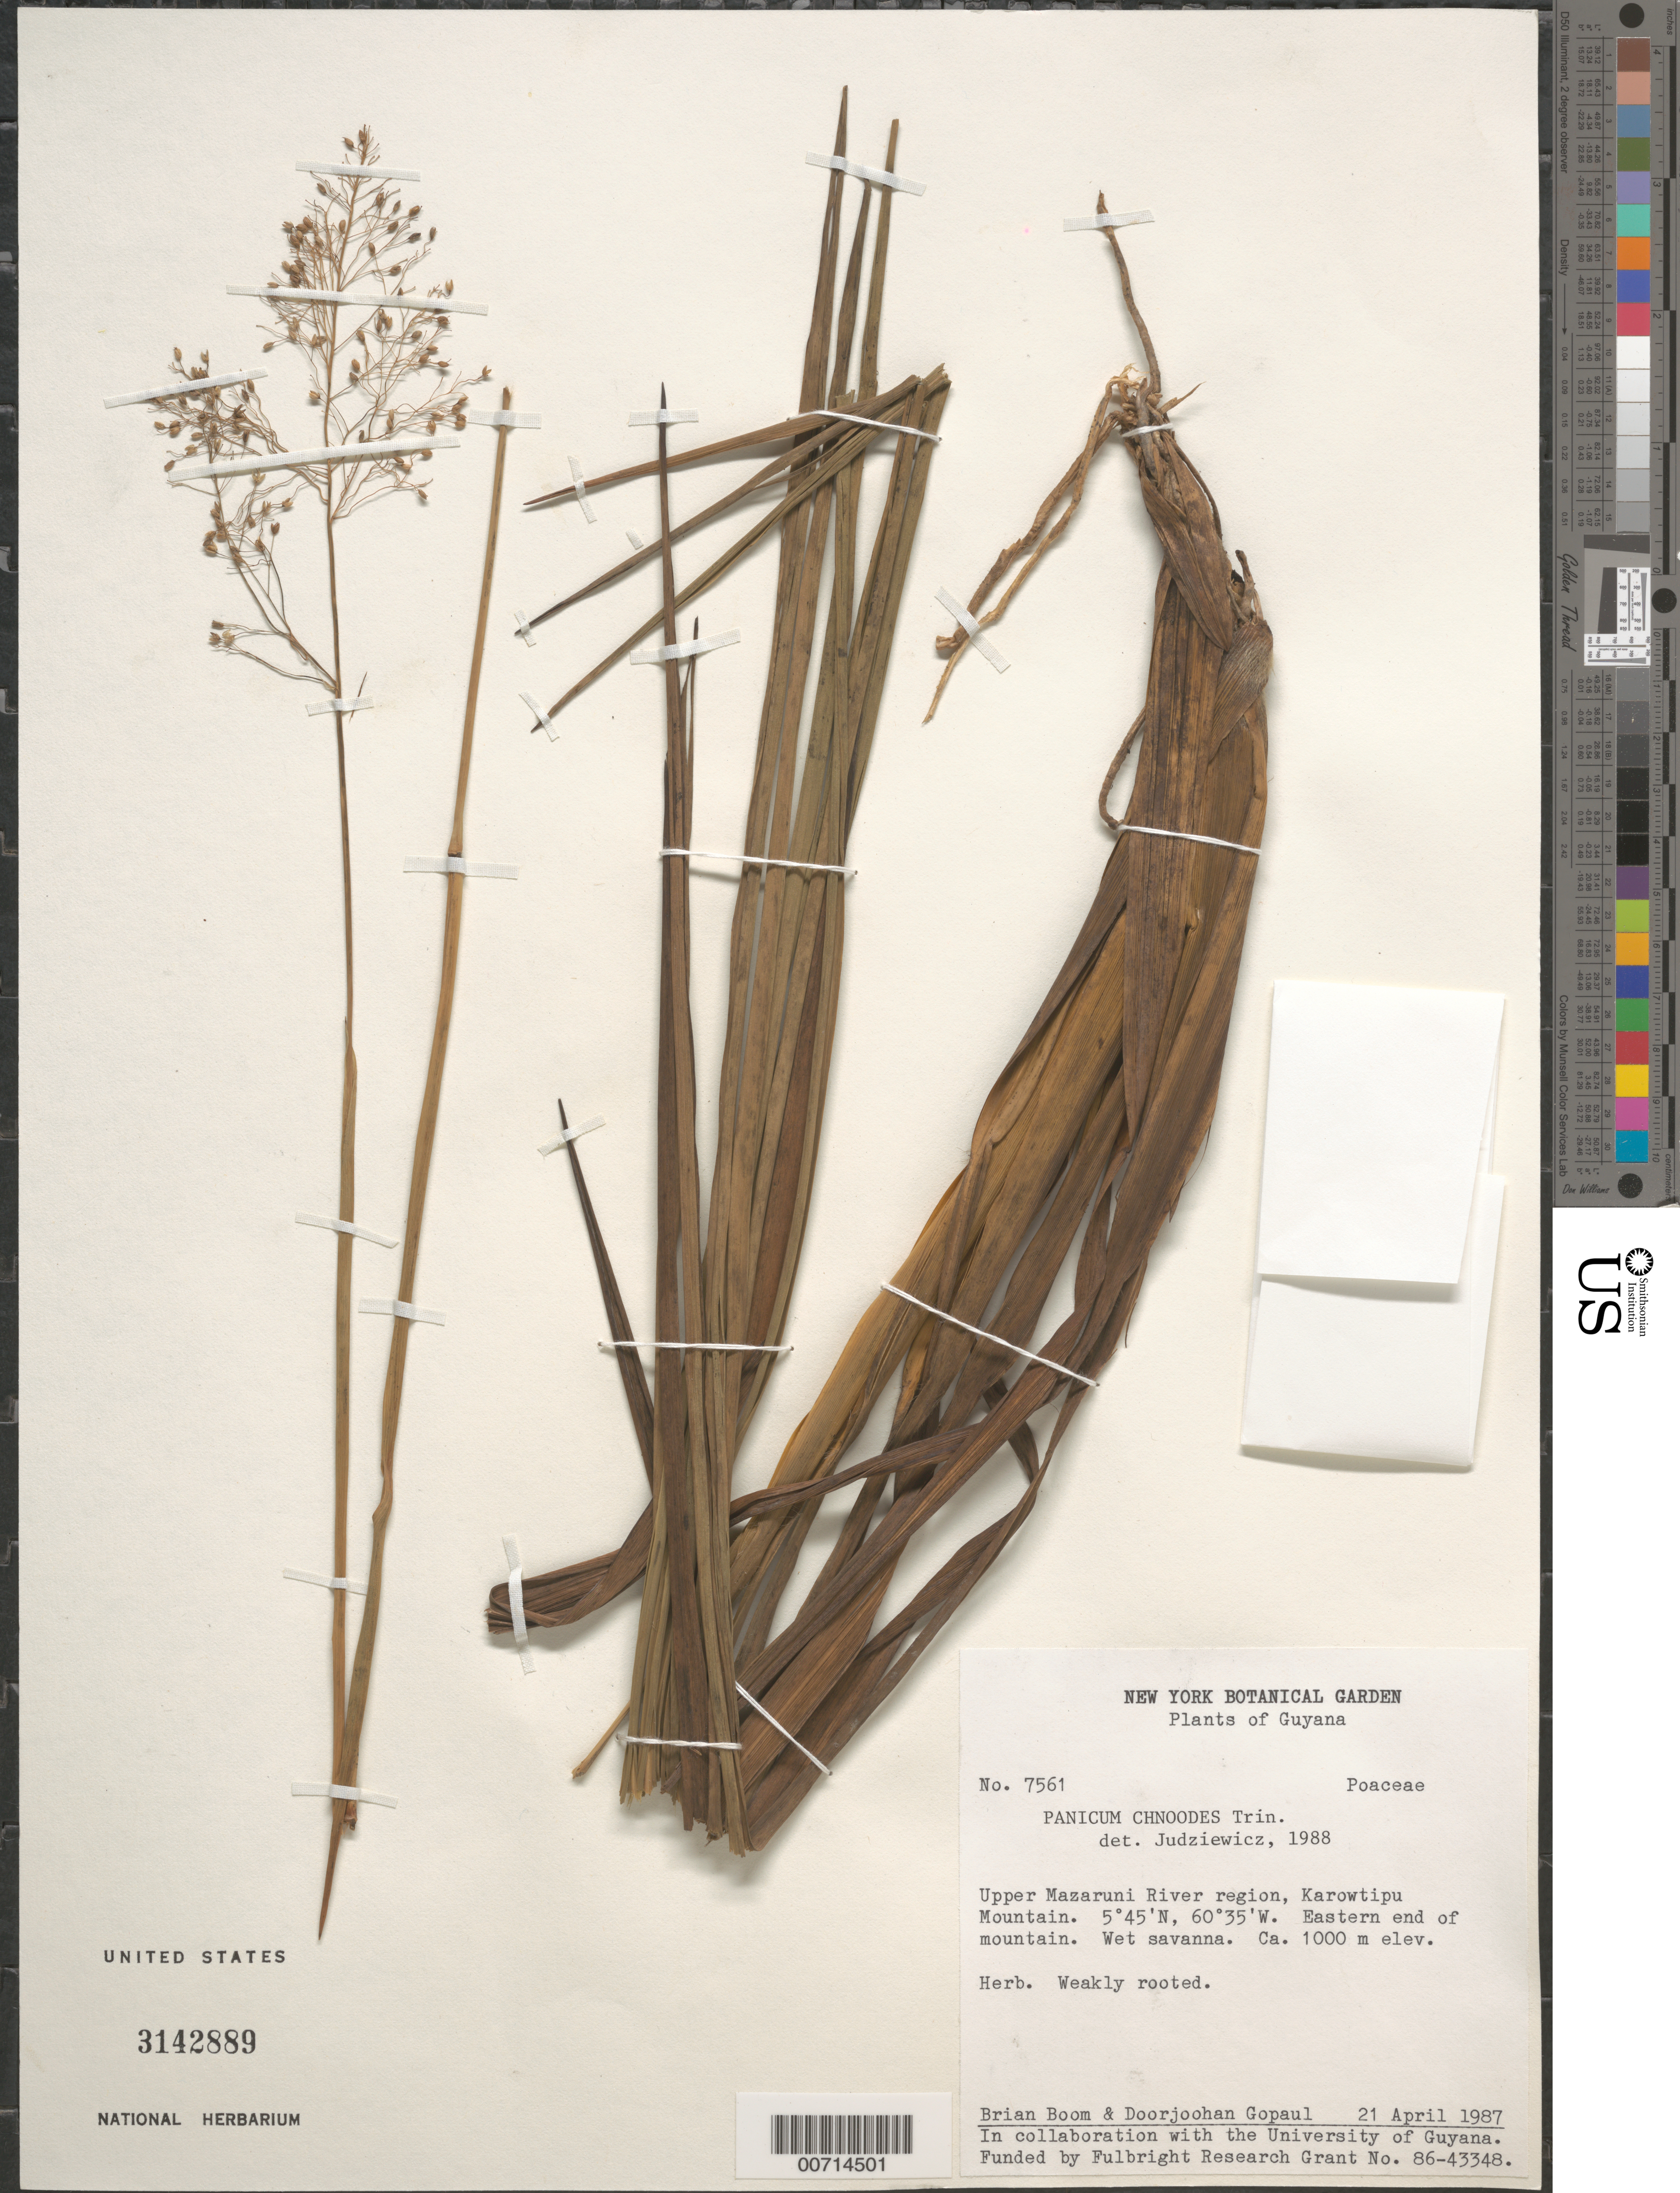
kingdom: Plantae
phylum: Tracheophyta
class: Liliopsida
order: Poales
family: Poaceae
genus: Panicum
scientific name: Panicum chnoodes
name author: Trin.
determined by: Judziewicz, E. J.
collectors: B. M. Boom & D. Gopaul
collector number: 7561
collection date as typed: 21-Apr-87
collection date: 1987-04-21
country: Guyana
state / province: Cuyuni-Mazaruni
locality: Karowtipu Mt., upper Mazaruni R. region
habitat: Wet savanna, E end of Mt.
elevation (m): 1000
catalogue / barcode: US 3142889